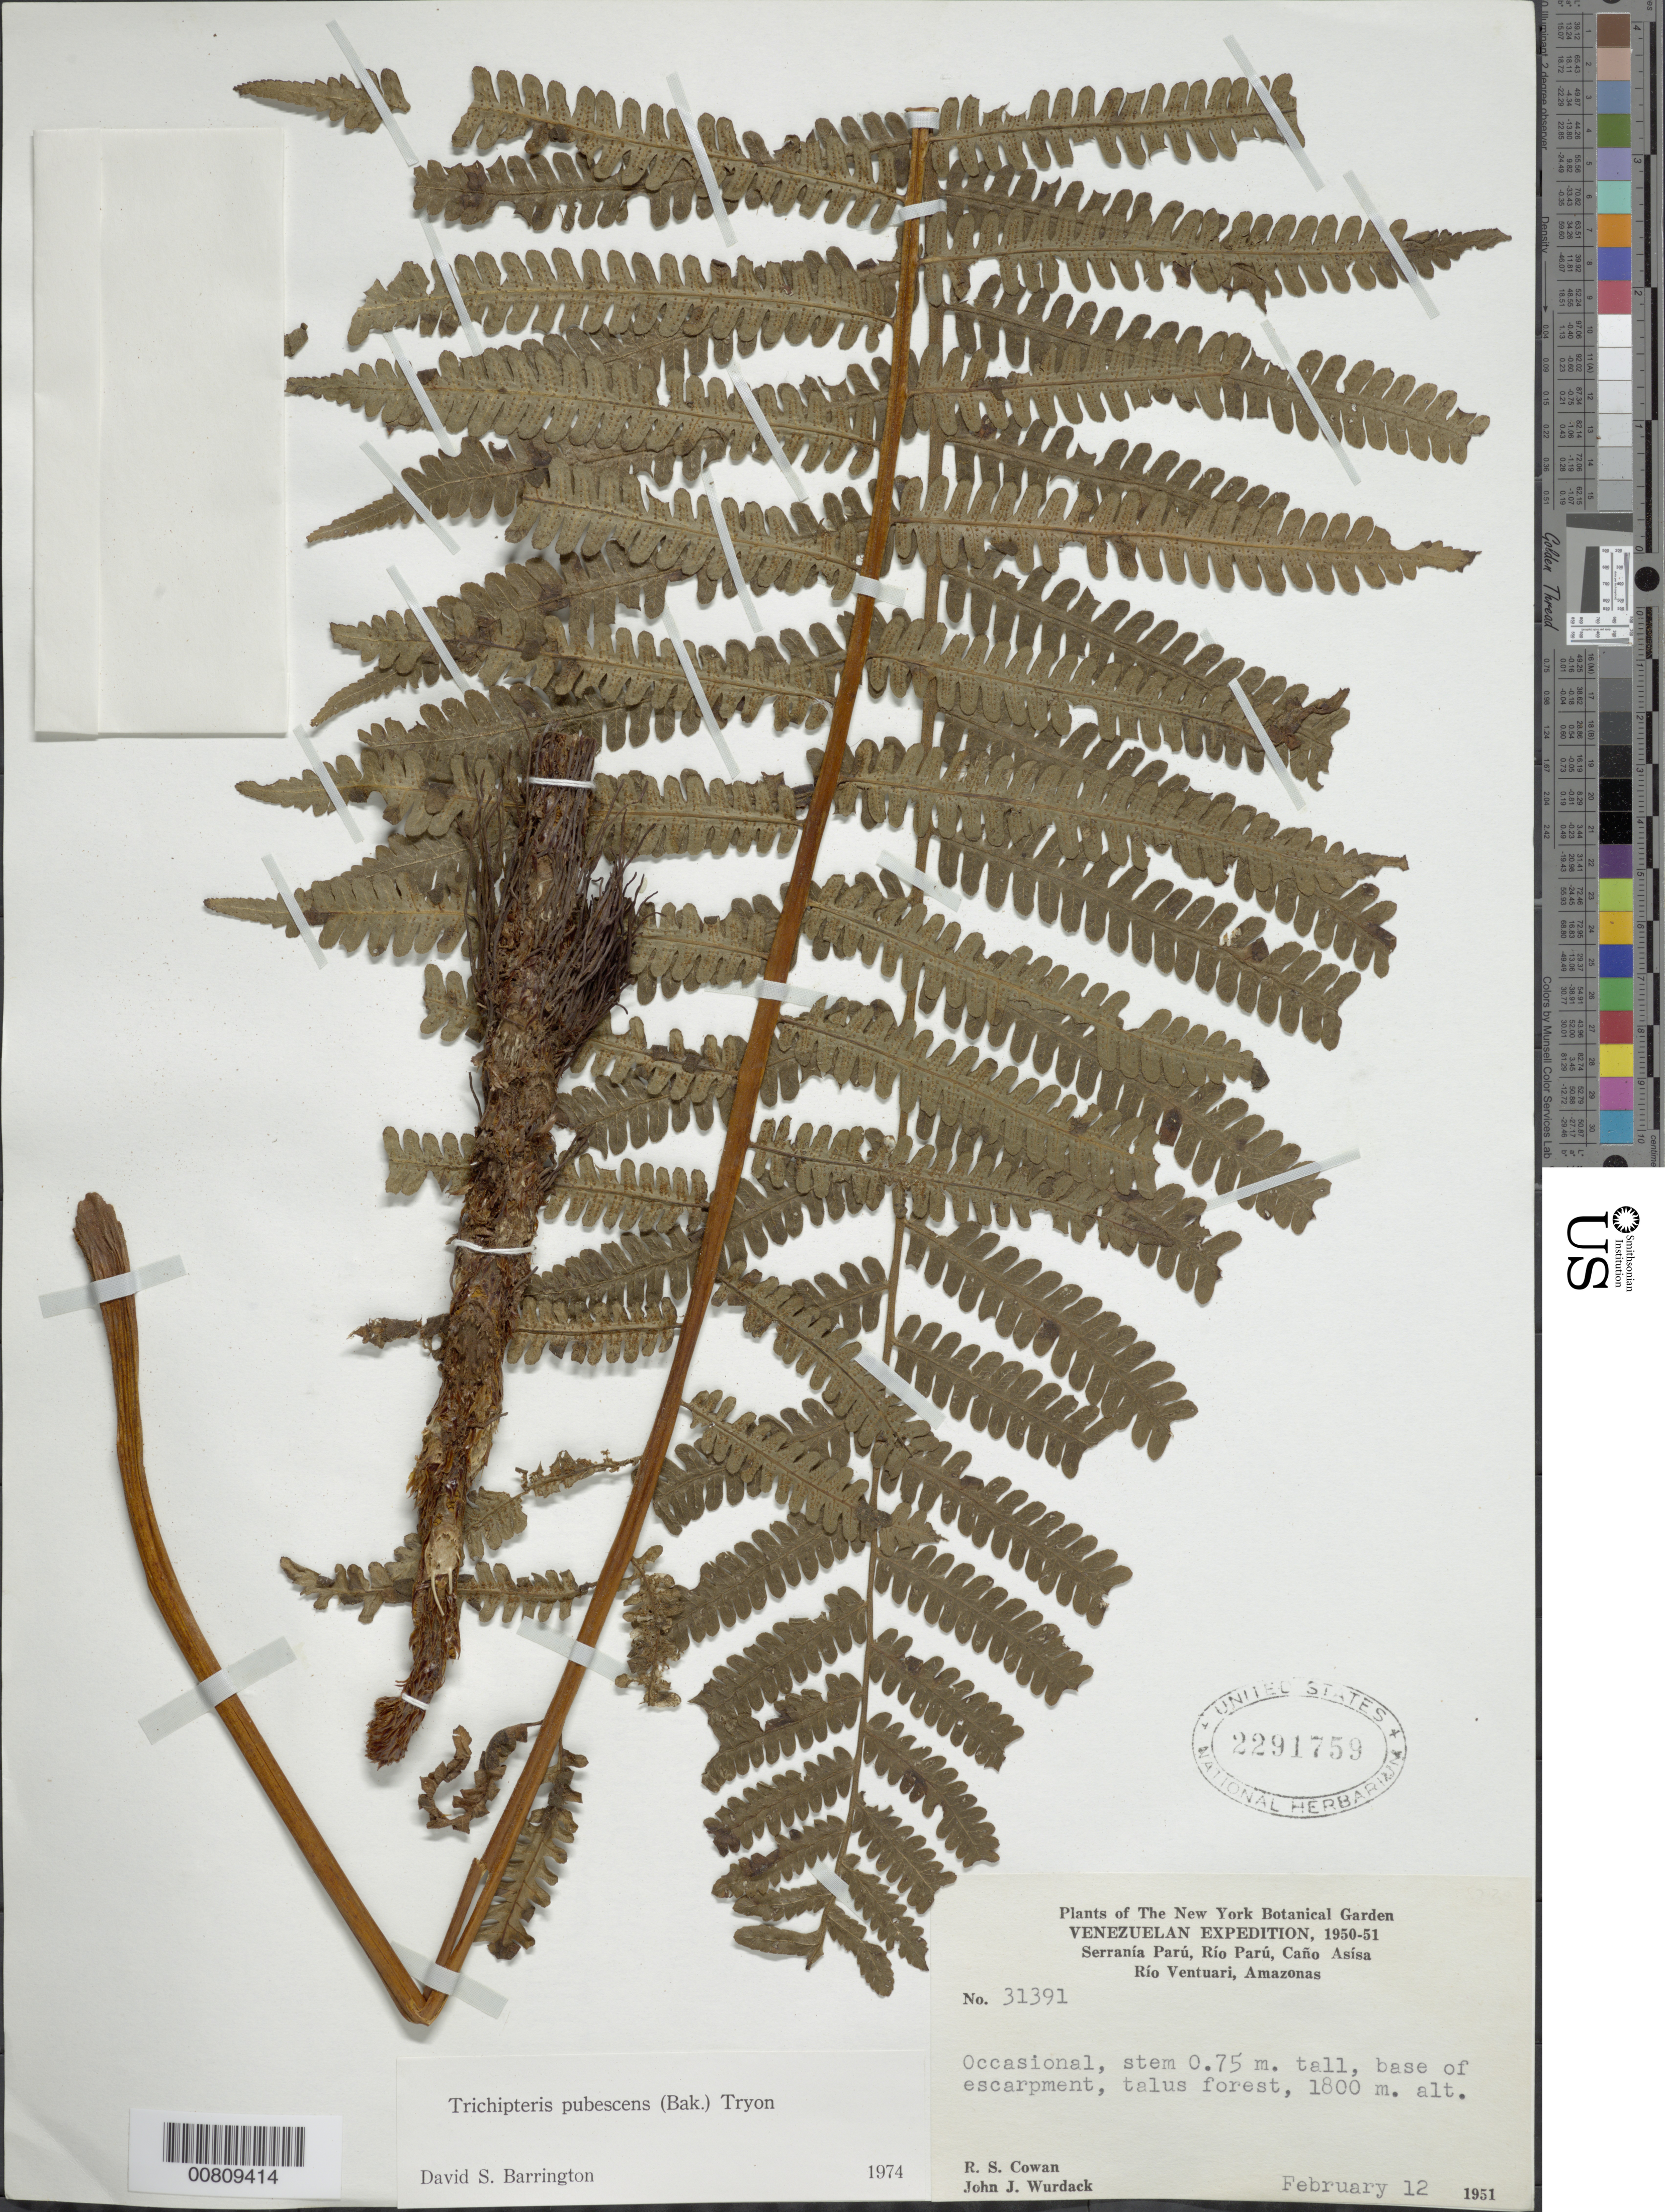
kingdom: Plantae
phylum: Tracheophyta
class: Polypodiopsida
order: Cyatheales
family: Cyatheaceae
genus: Cyathea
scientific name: Cyathea bipinnatifida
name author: (Baker) Domin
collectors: R. S. Cowan & J. J. Wurdack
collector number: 31391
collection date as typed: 12-Feb-51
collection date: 1951-02-12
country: Venezuela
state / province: Amazonas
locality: Serranía Parú Río Parú, Caño Asísa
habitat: Talus forest, base of escarpment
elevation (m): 1800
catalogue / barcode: US 2291759